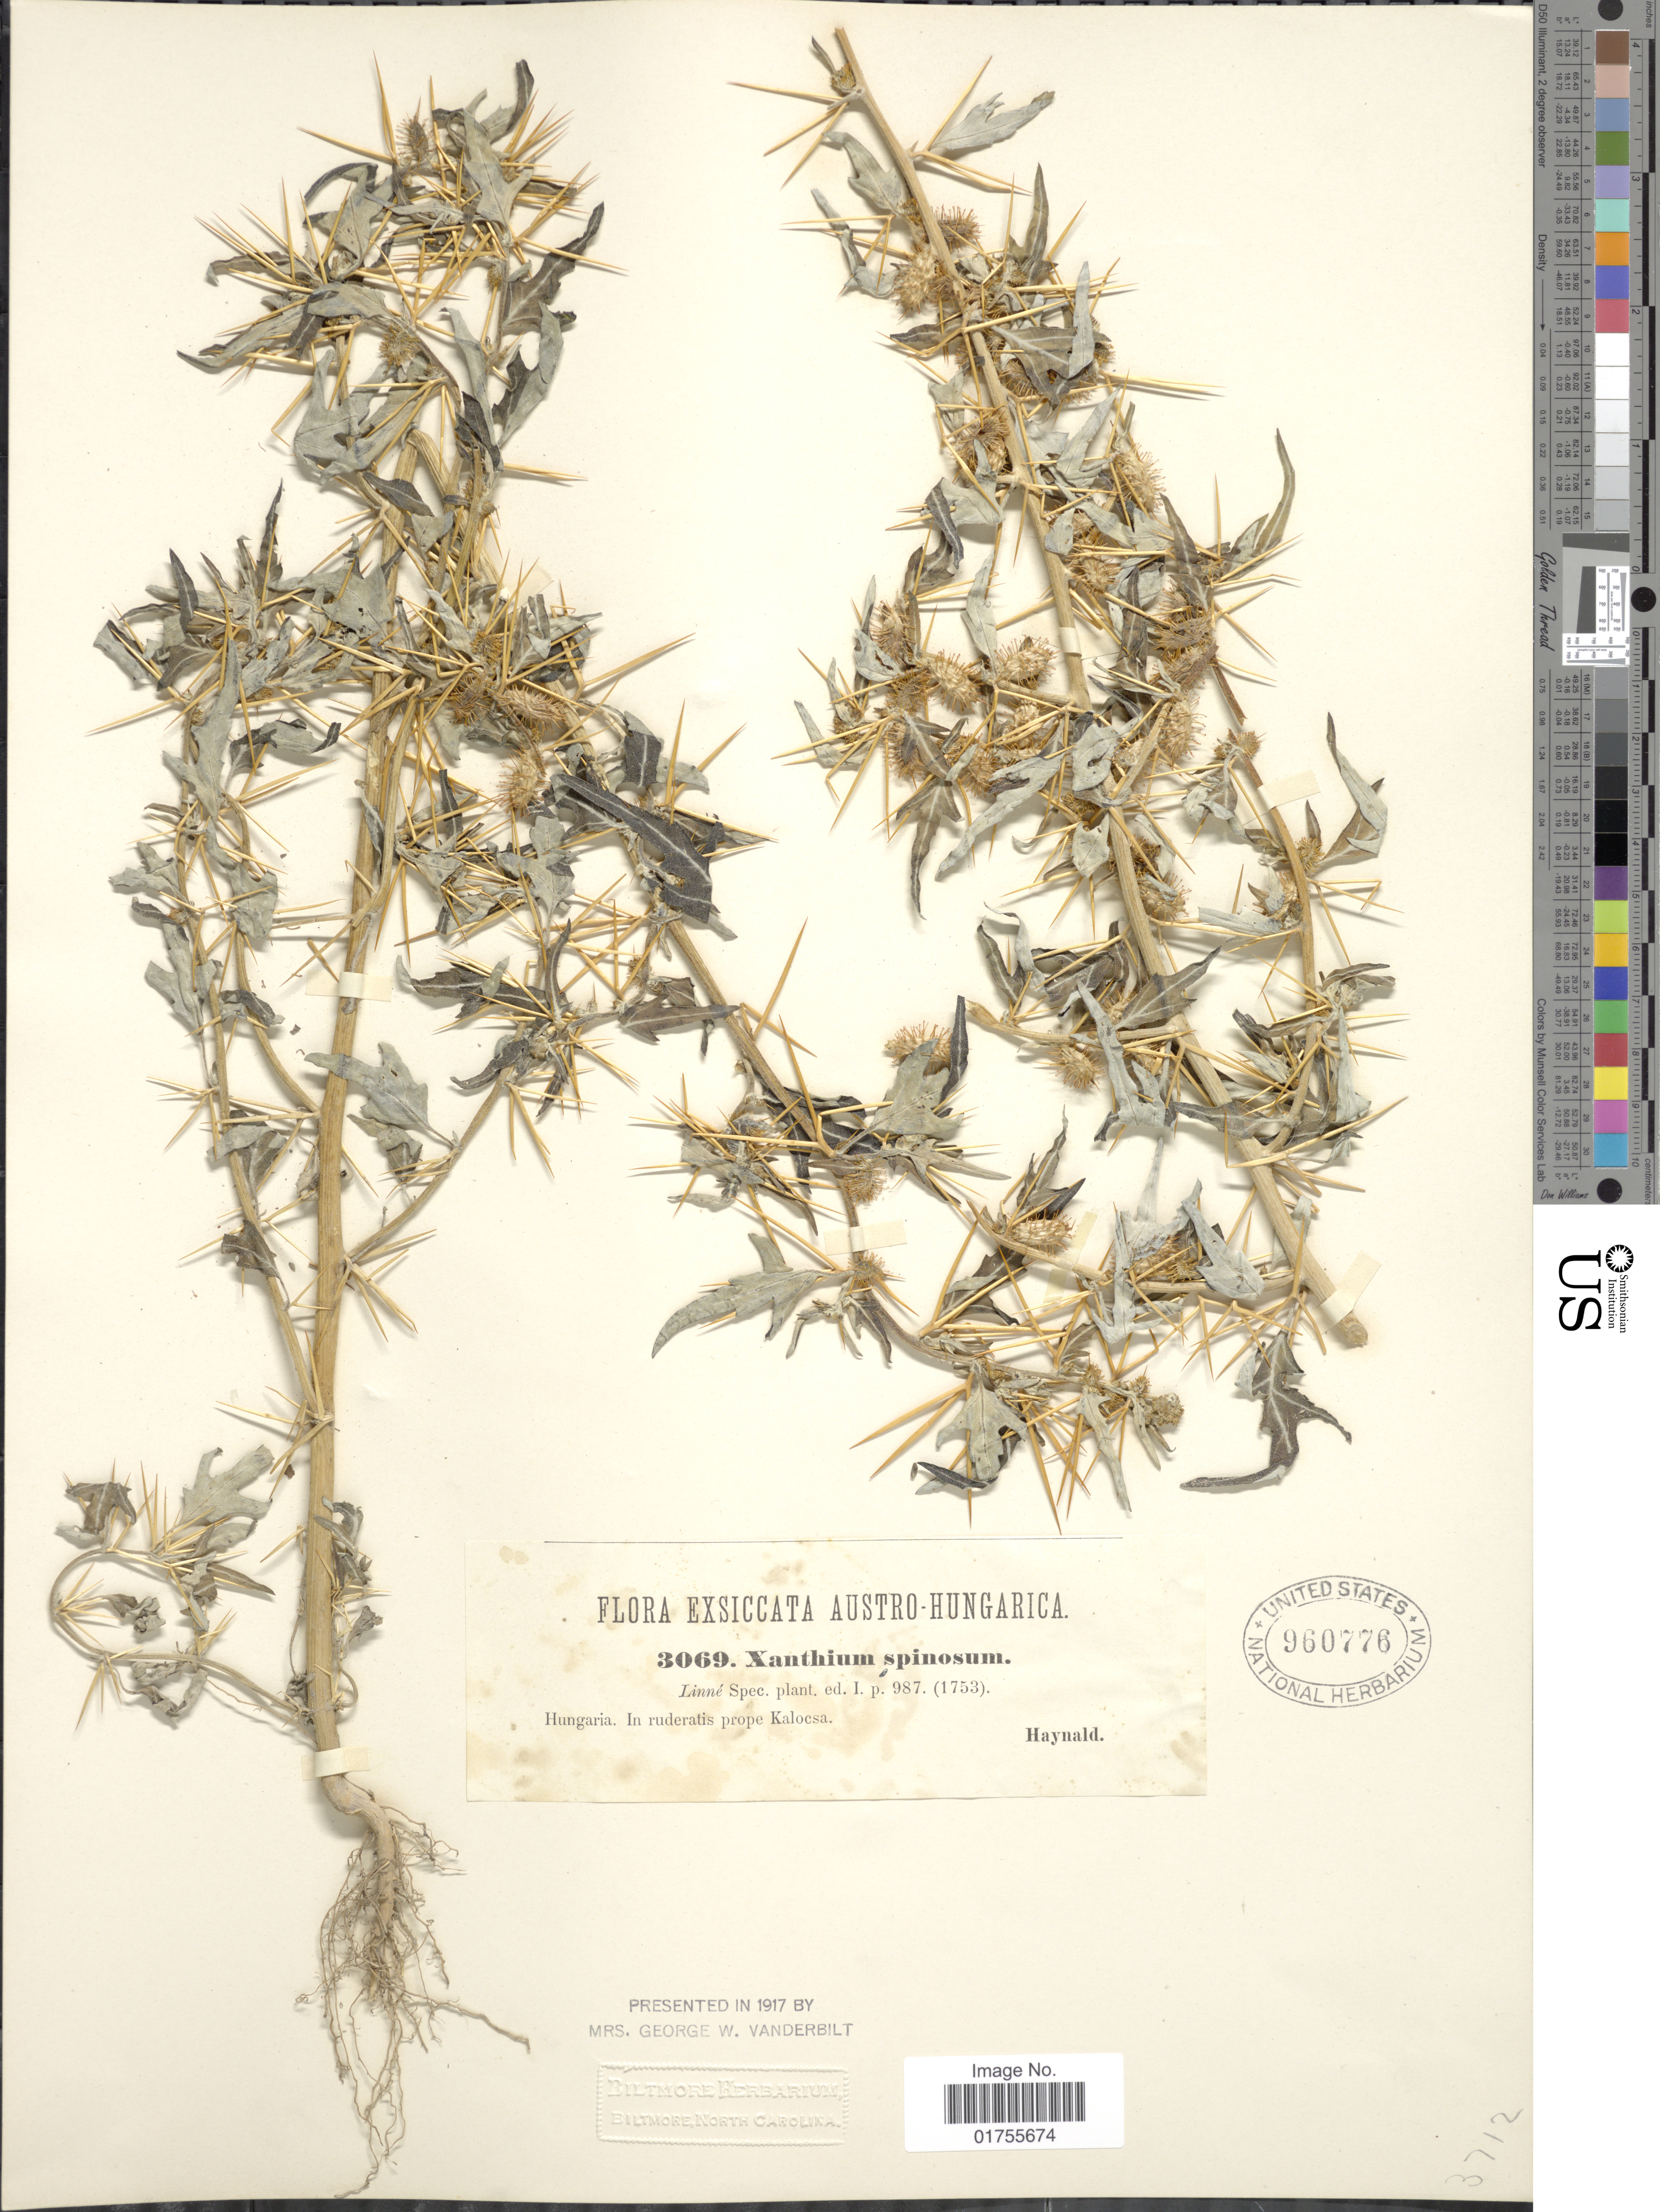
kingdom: Plantae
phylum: Tracheophyta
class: Magnoliopsida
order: Asterales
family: Asteraceae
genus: Xanthium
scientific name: Xanthium spinosum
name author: L.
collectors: -. Haynald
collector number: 3069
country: Hungary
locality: Austro-Hungarica, In ruderatis prope Kalocsa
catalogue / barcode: US 960776